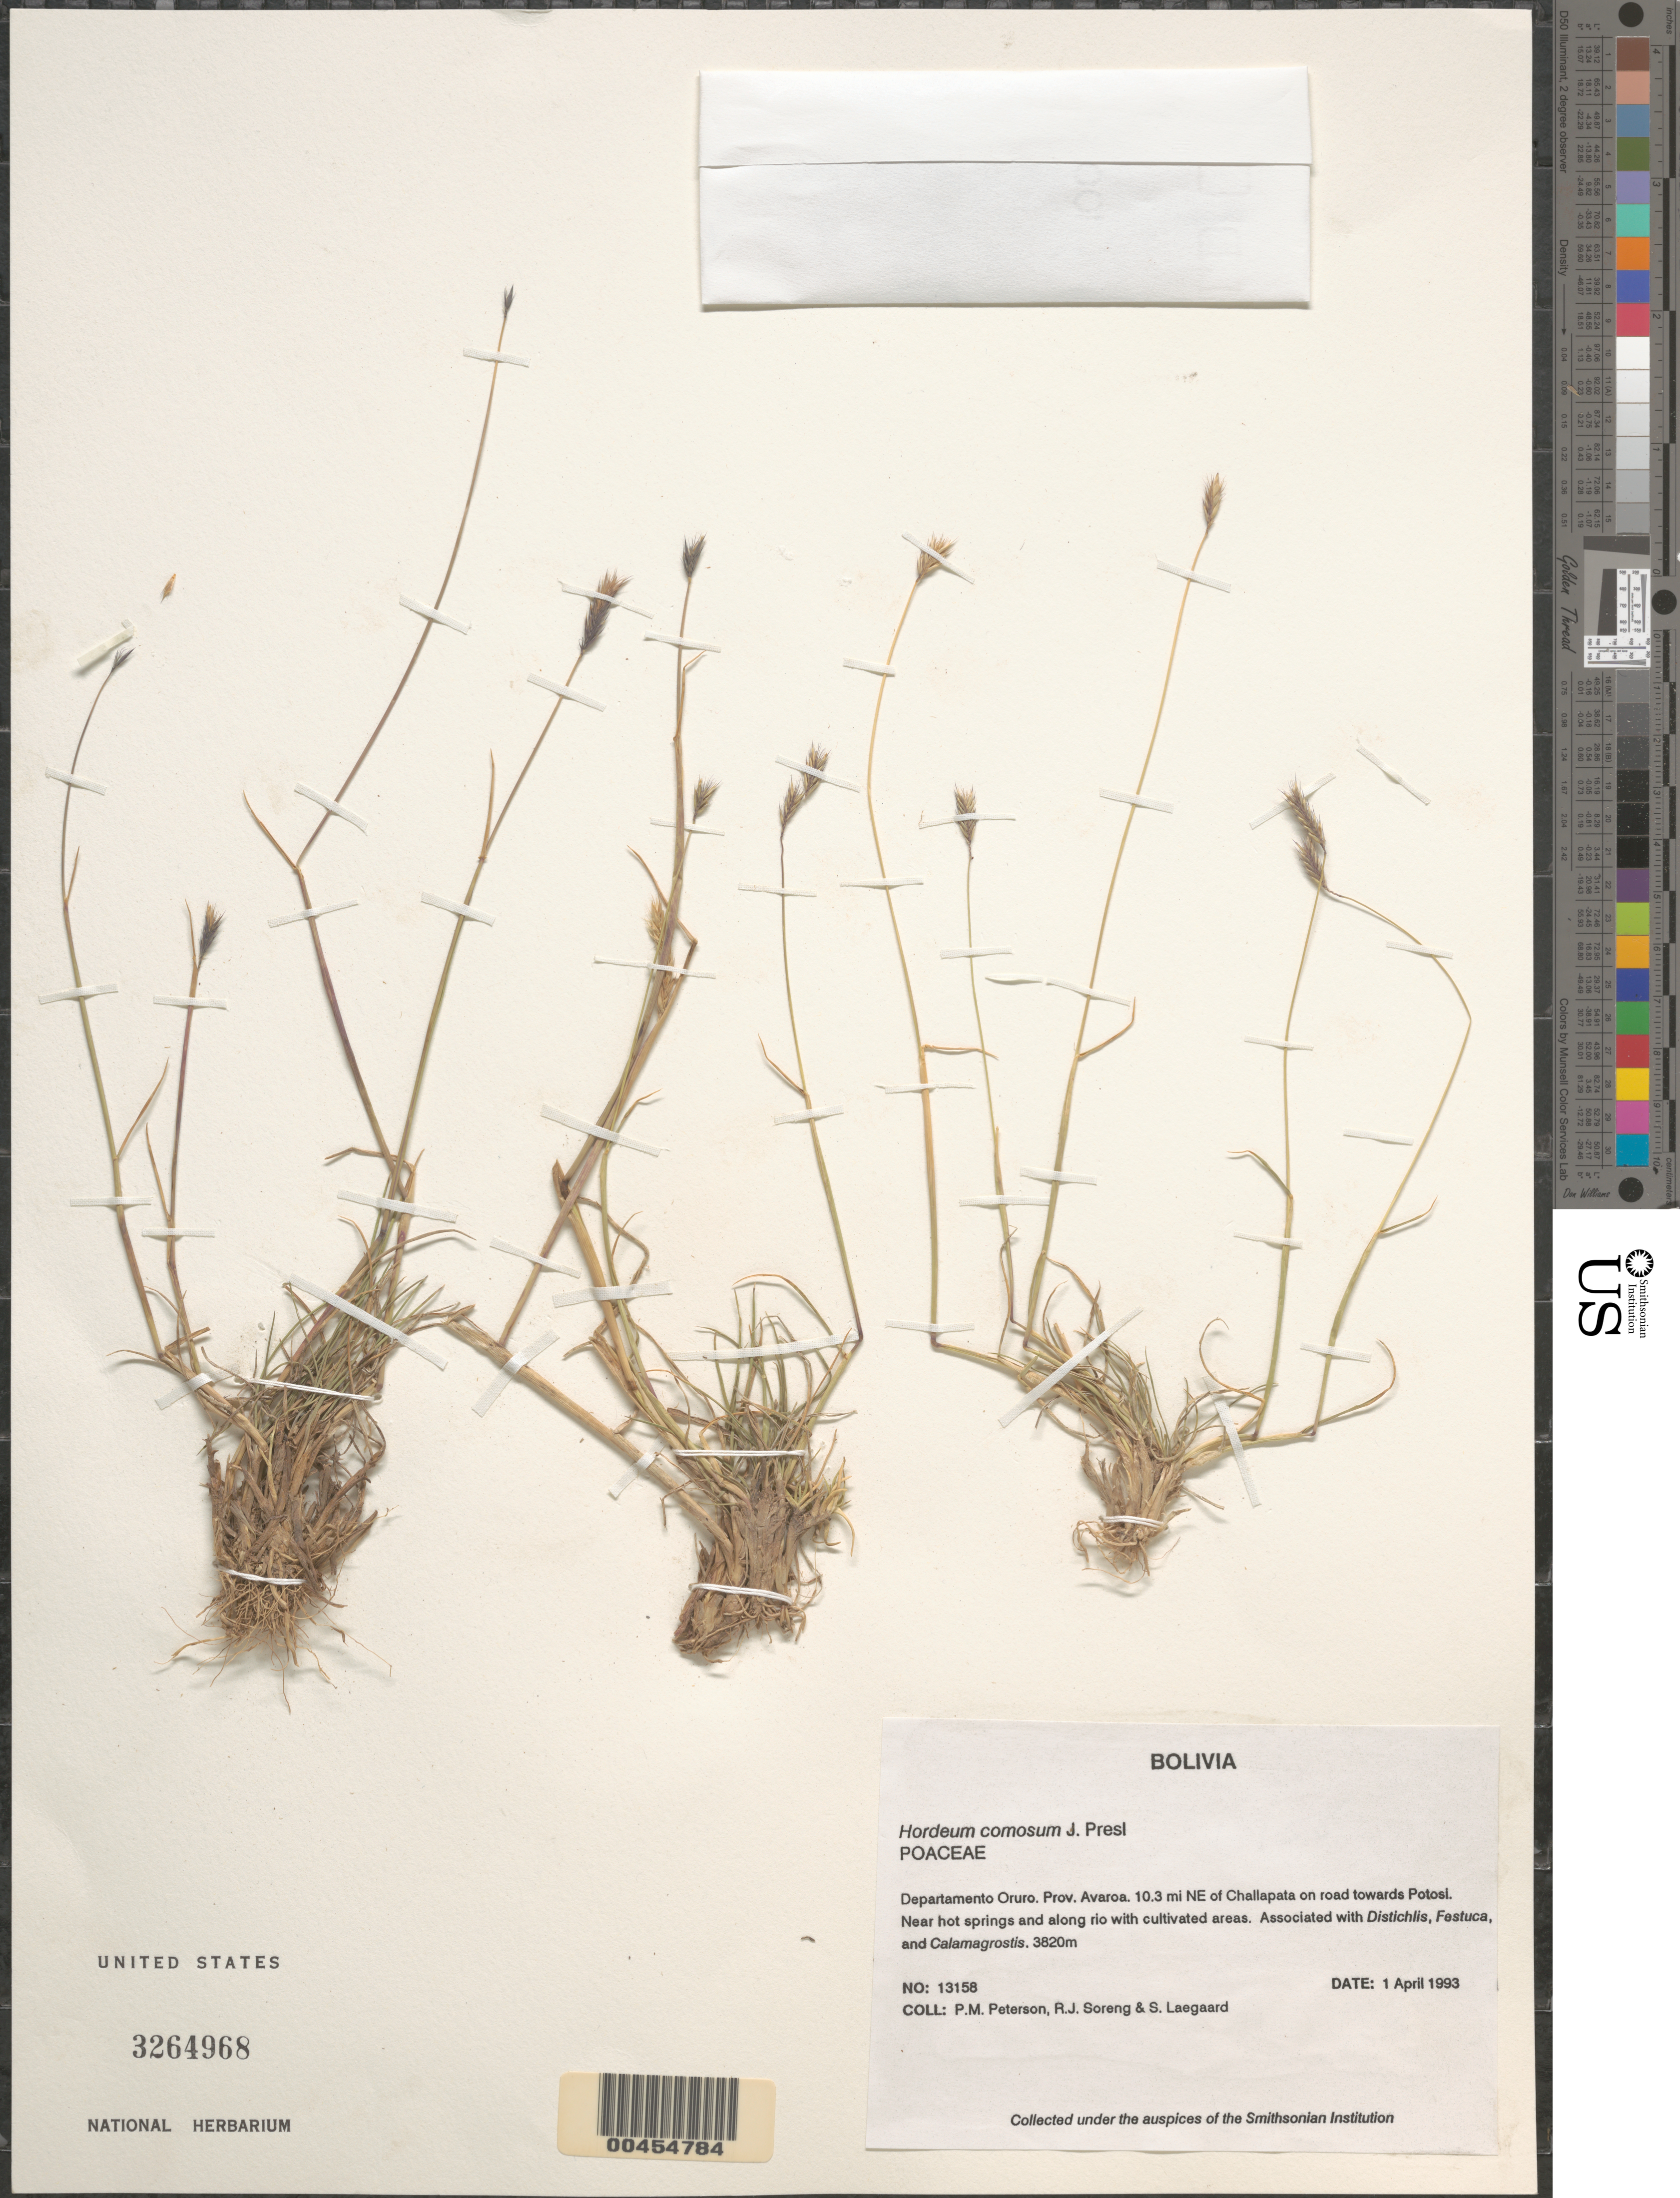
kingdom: Plantae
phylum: Tracheophyta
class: Liliopsida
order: Poales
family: Poaceae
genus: Hordeum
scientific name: Hordeum comosum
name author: J. Presl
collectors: P. M. Peterson, R. J. Soreng & S. Lægaard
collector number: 13158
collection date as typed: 01 Apr 1993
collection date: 1993-04-01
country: Bolivia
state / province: Oruro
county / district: Avaroa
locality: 10.3 mi NE of Challapata on road towards Potosi.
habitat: Near hot springs and along rio with cultivated areas. Associated with Distichlis, Festuca, and Calamagrostis.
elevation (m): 3820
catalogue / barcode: US 3264968